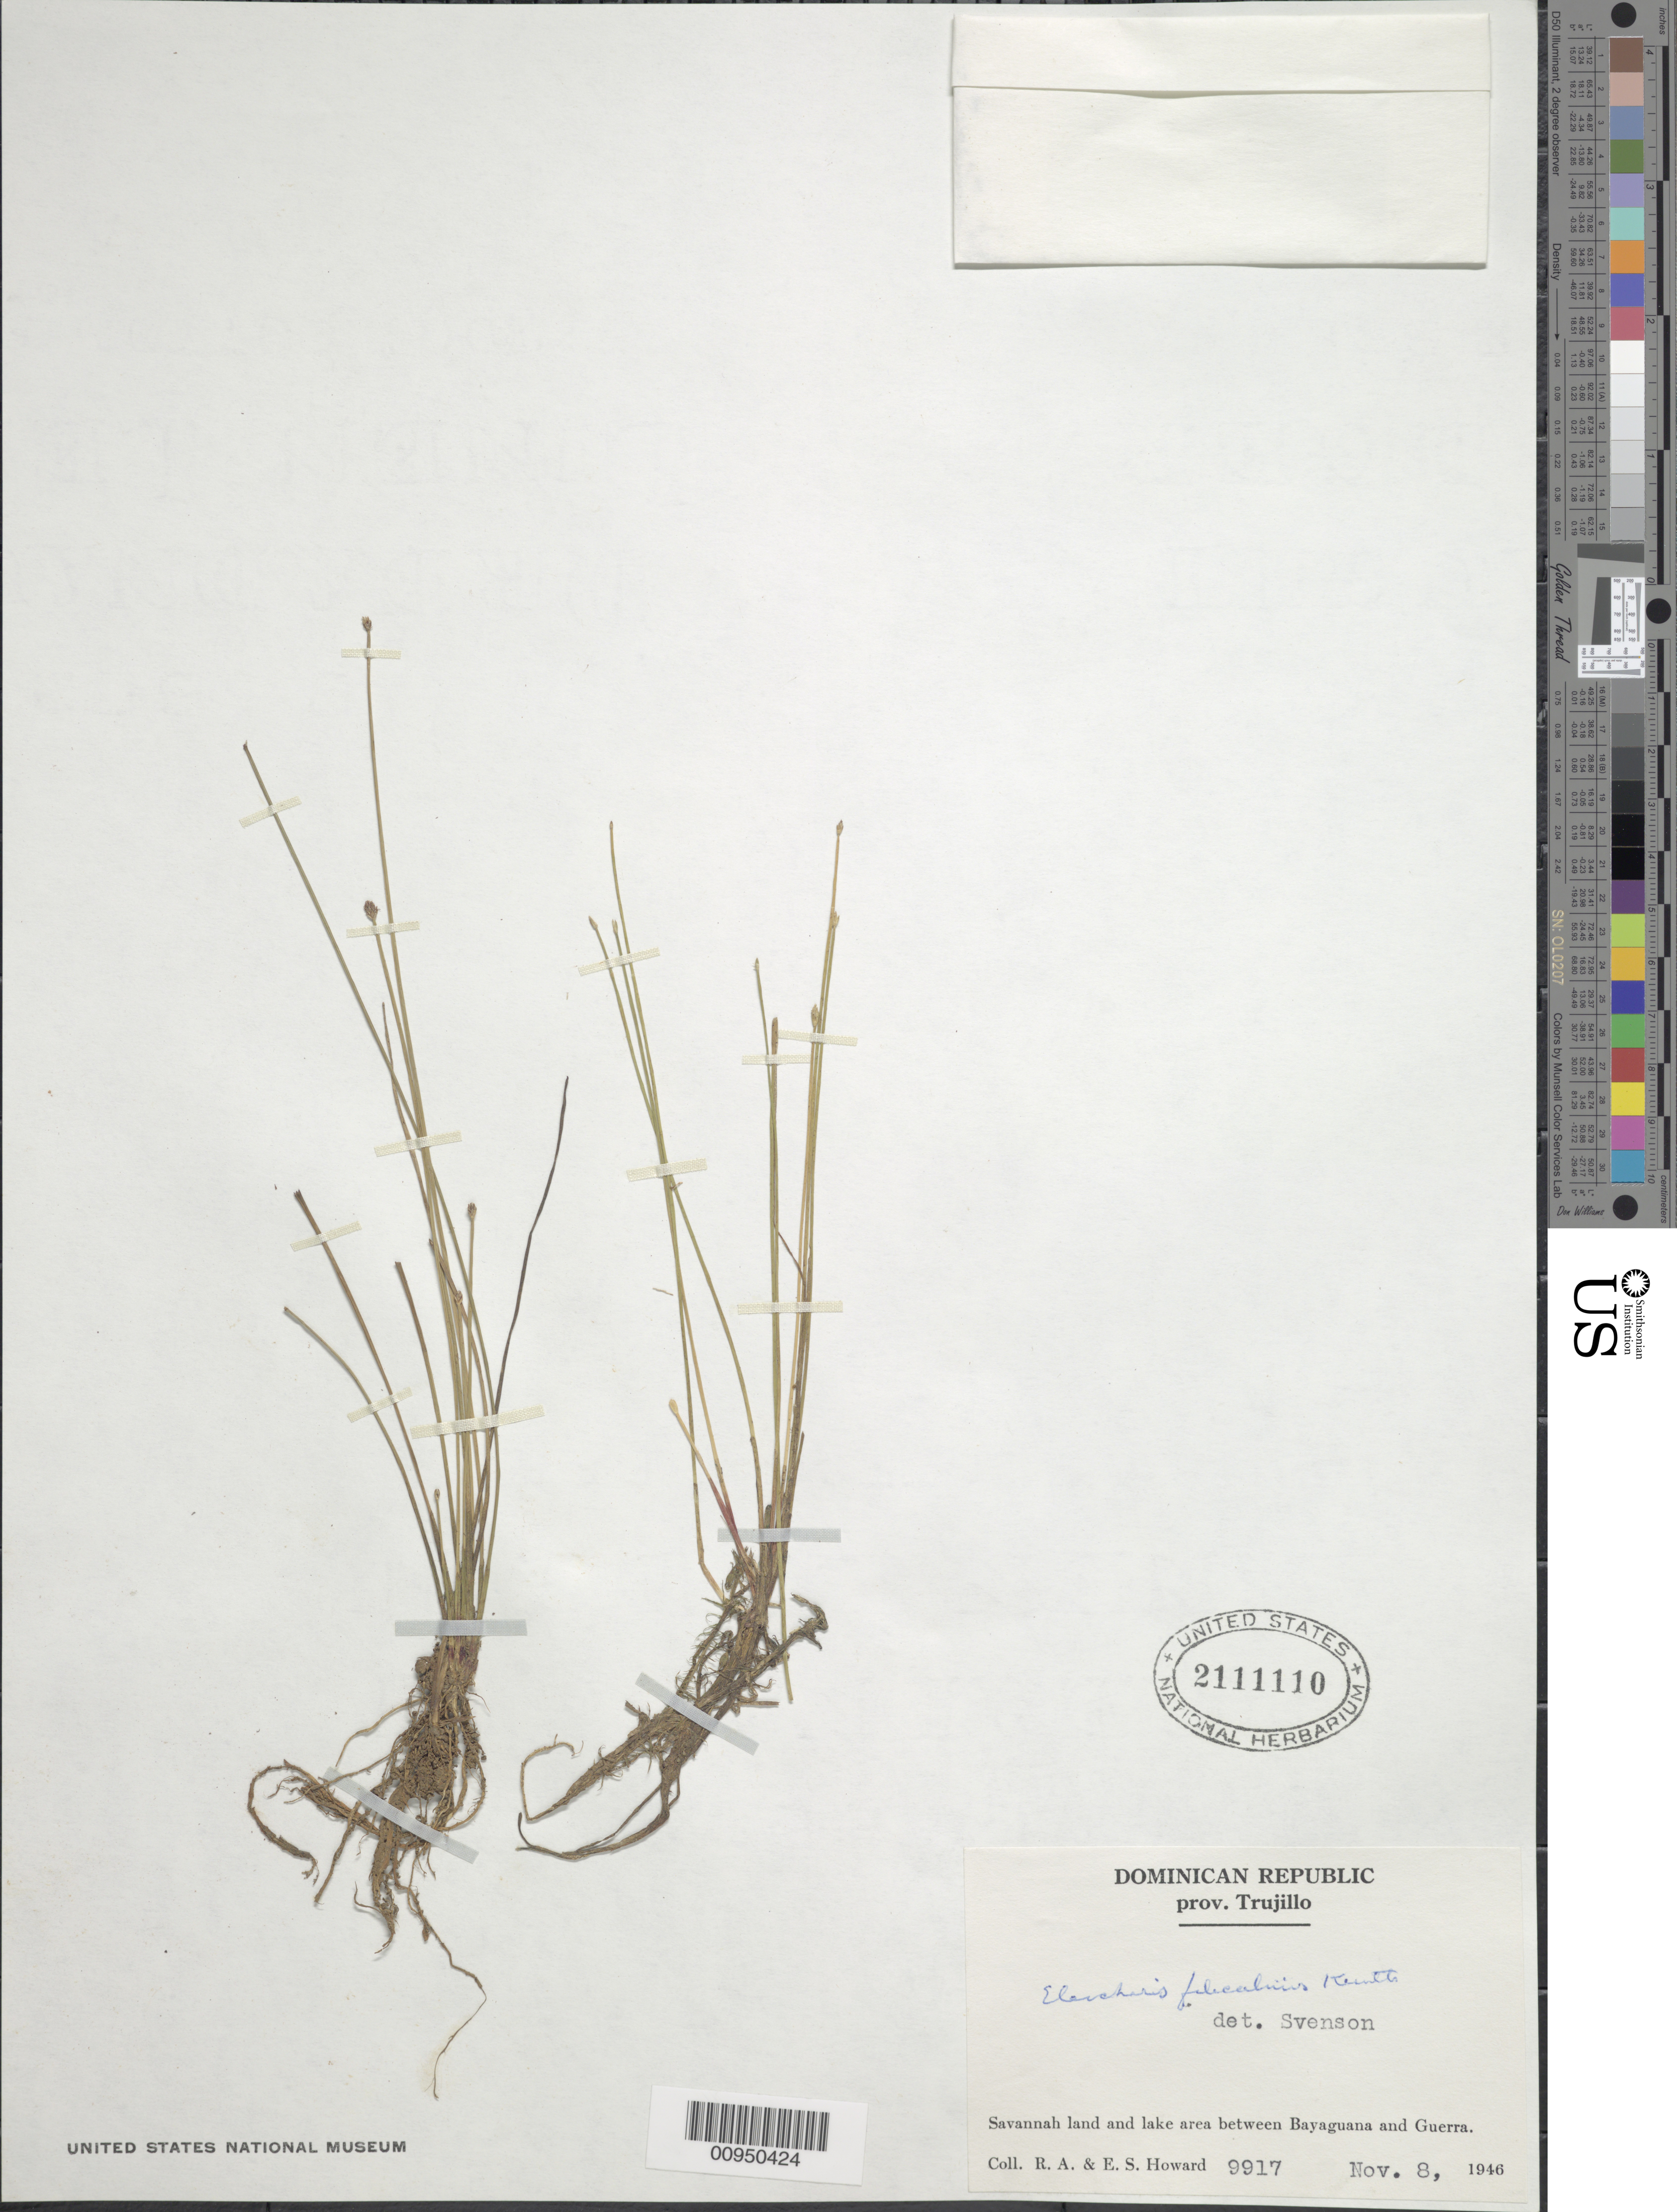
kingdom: Plantae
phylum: Tracheophyta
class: Liliopsida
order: Poales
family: Cyperaceae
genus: Eleocharis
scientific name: Eleocharis filiculmis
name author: Kunth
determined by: Svenson, --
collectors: R. A. Howard & E. S. Howard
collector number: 9917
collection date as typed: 08 Nov 1946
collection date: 1946-11-08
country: Dominican Republic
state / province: Santo Domingo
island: Hispaniola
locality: Savannah land and lake area between Bayaguana and Guerra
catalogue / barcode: US 2111110